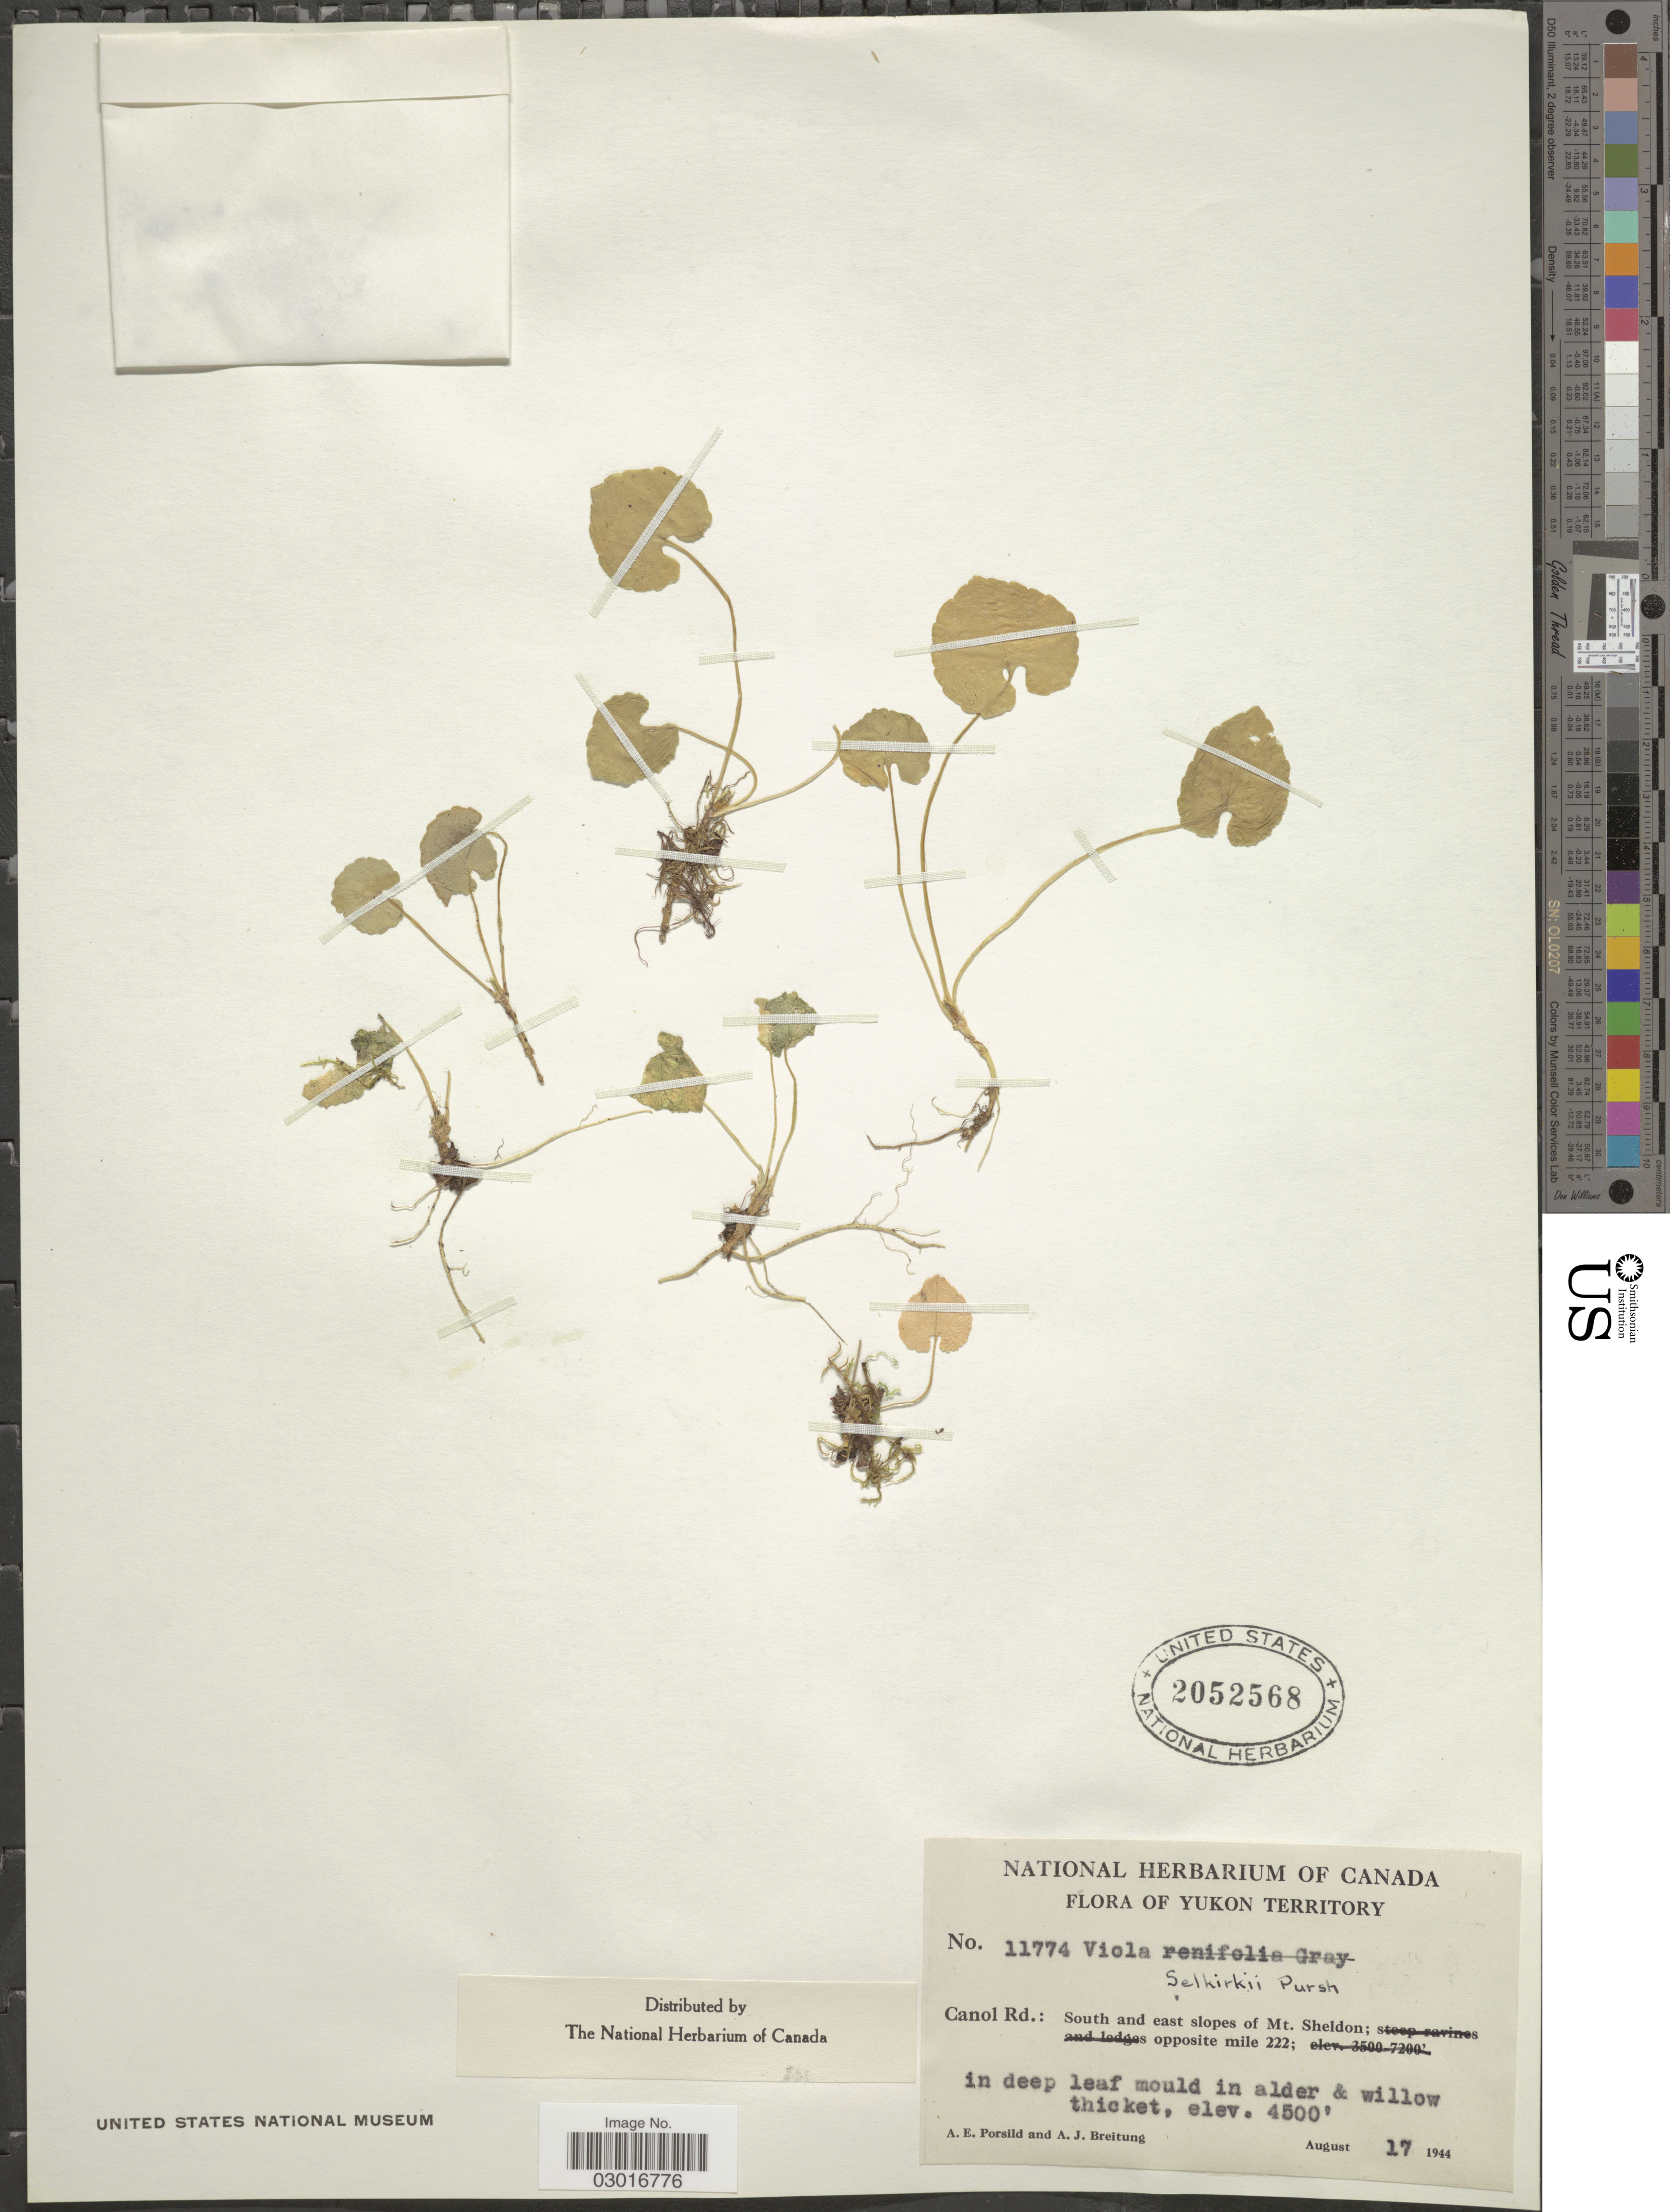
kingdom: Plantae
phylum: Tracheophyta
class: Magnoliopsida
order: Malpighiales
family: Violaceae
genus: Viola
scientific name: Viola selkirkii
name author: Pursh ex Goldie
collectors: A. E. Porsild & A. Breitung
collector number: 11774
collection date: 1944-08-17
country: Canada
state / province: Yukon Territory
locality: Canol Rd.: South and east slopes of Mt. Sheldon, opposite mile 222.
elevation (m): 1372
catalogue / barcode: US 2052568